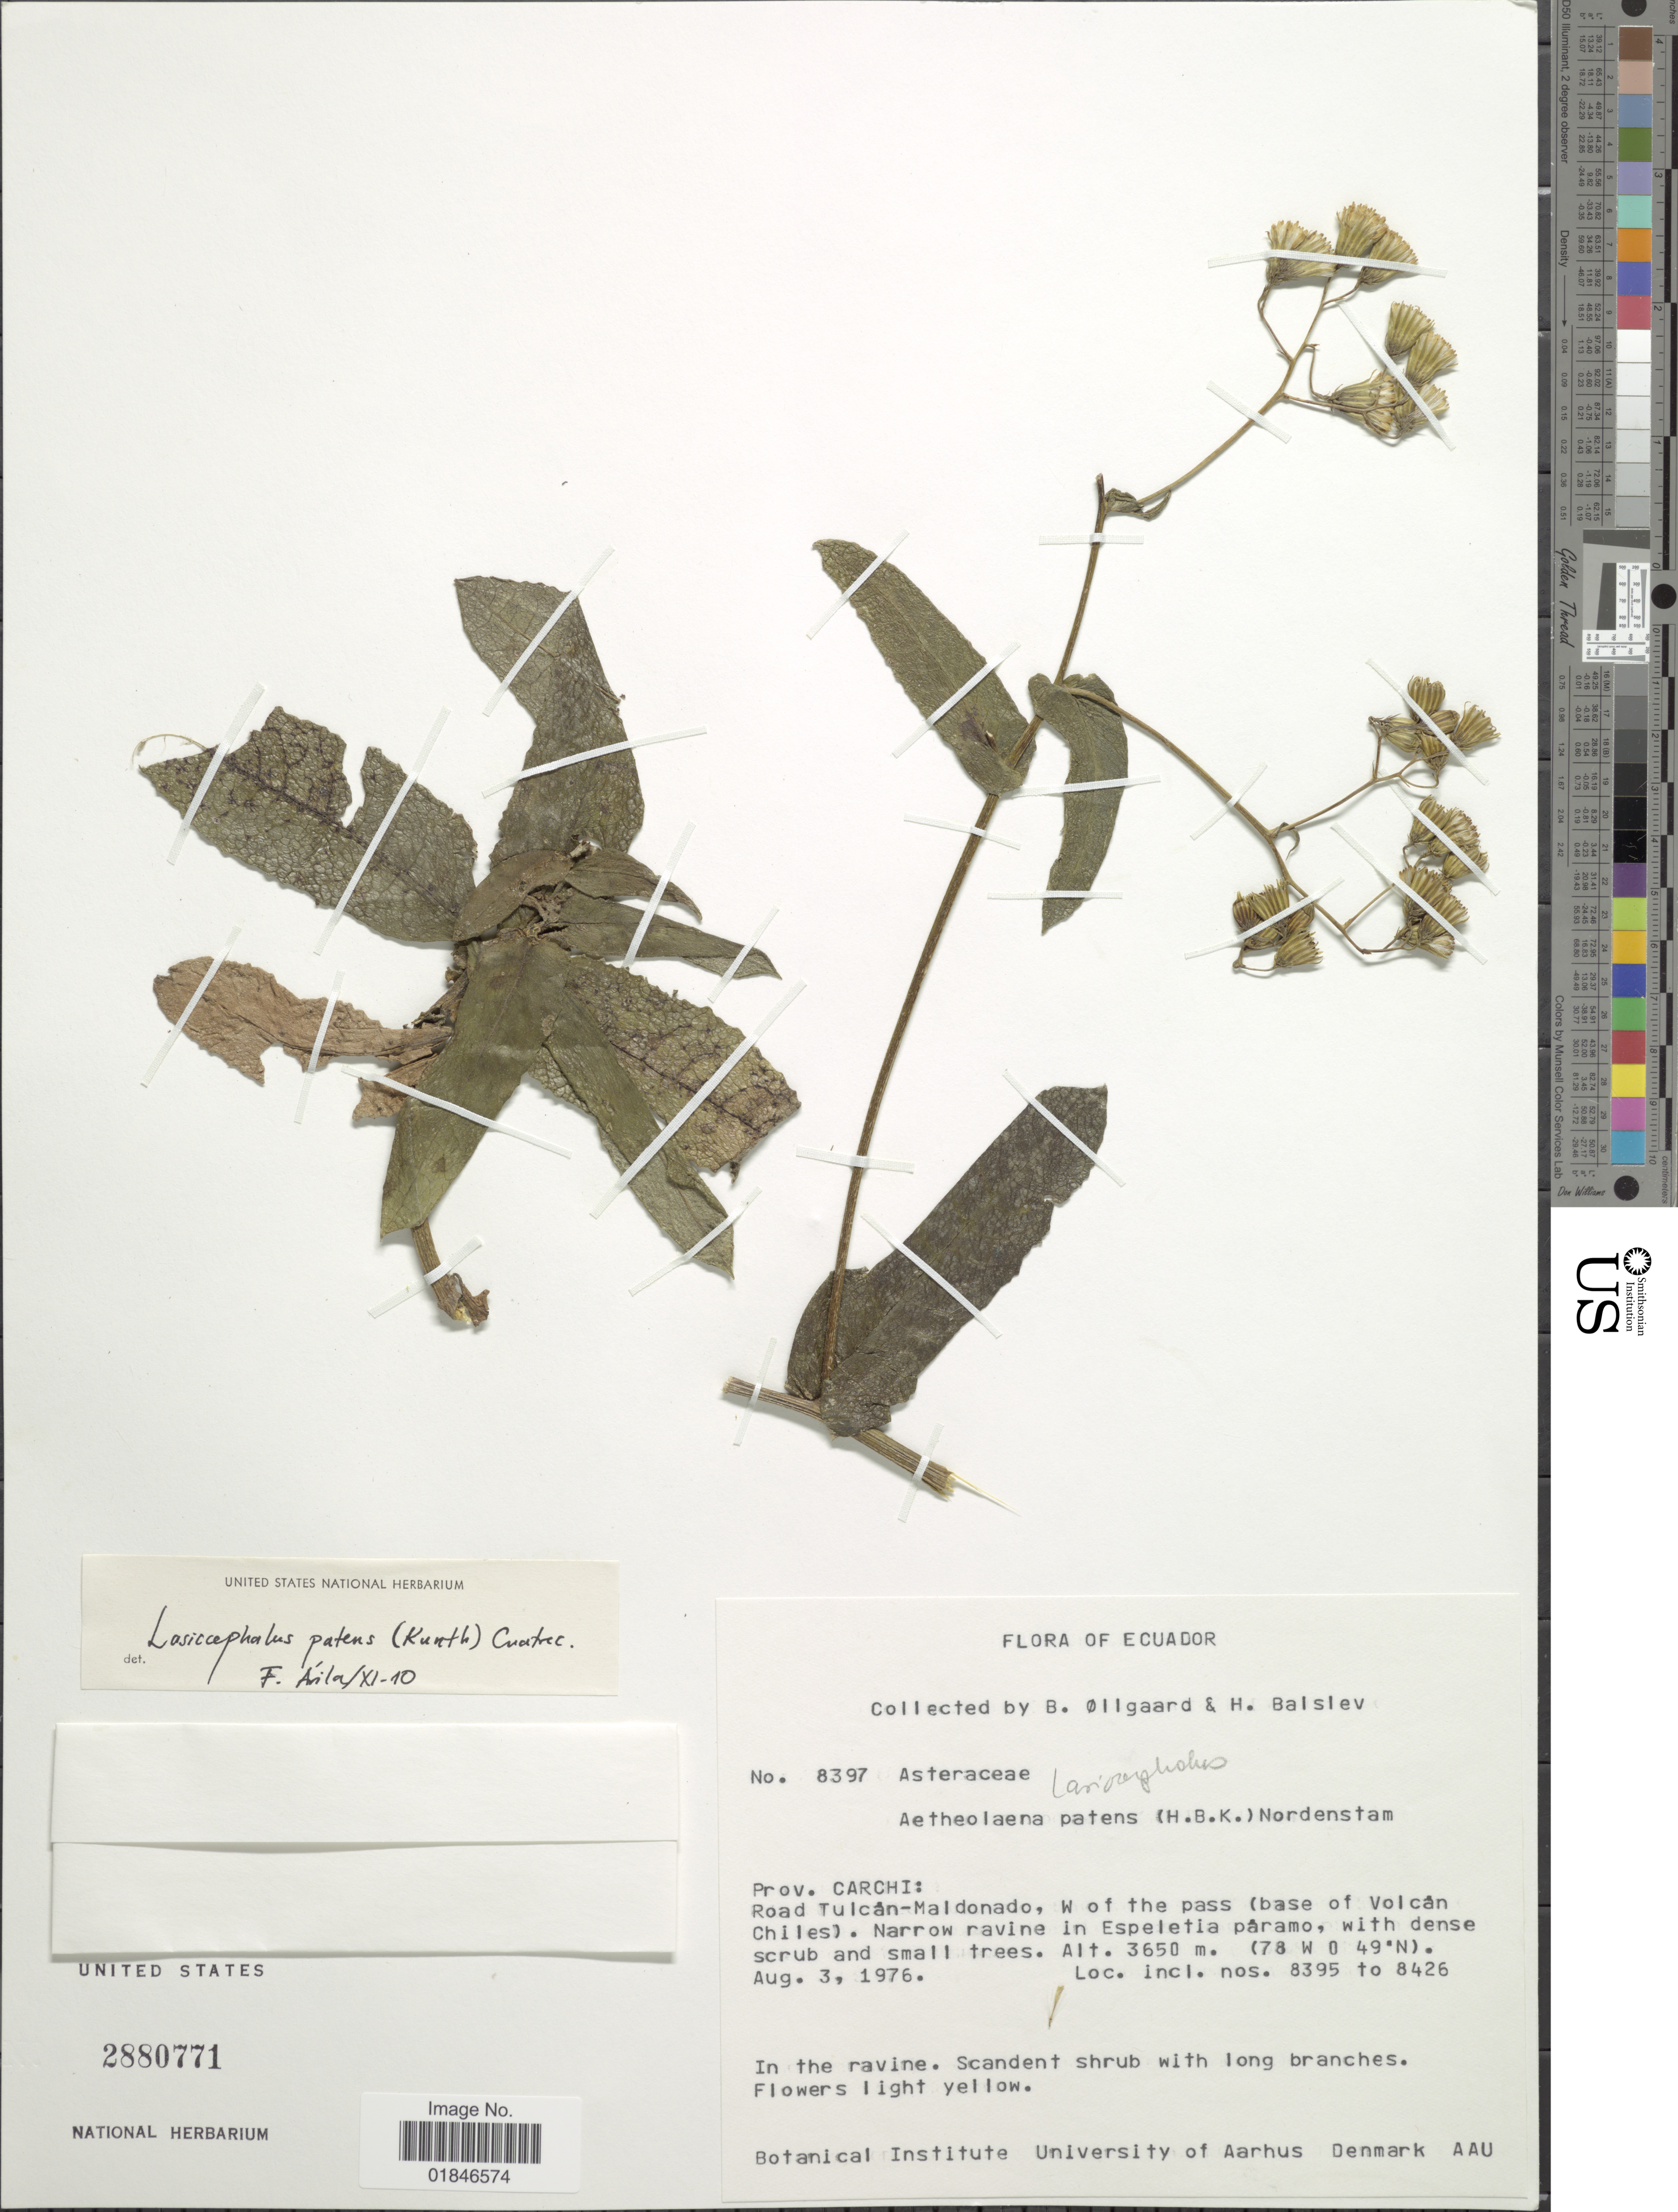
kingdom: Plantae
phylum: Tracheophyta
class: Magnoliopsida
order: Asterales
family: Asteraceae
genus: Senecio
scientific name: Senecio patens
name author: (Kunth) DC.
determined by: Salomon, Luciana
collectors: B. Øllgaard & H. Balslev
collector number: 8397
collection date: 1976-08-03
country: Ecuador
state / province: Carchi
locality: Prov. Carchi: Road Tulcan - Maldonado, W of the pass (base of Volcan Chiles). Narrow ravine Espeletia paramo.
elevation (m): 3650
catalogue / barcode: US 2880771